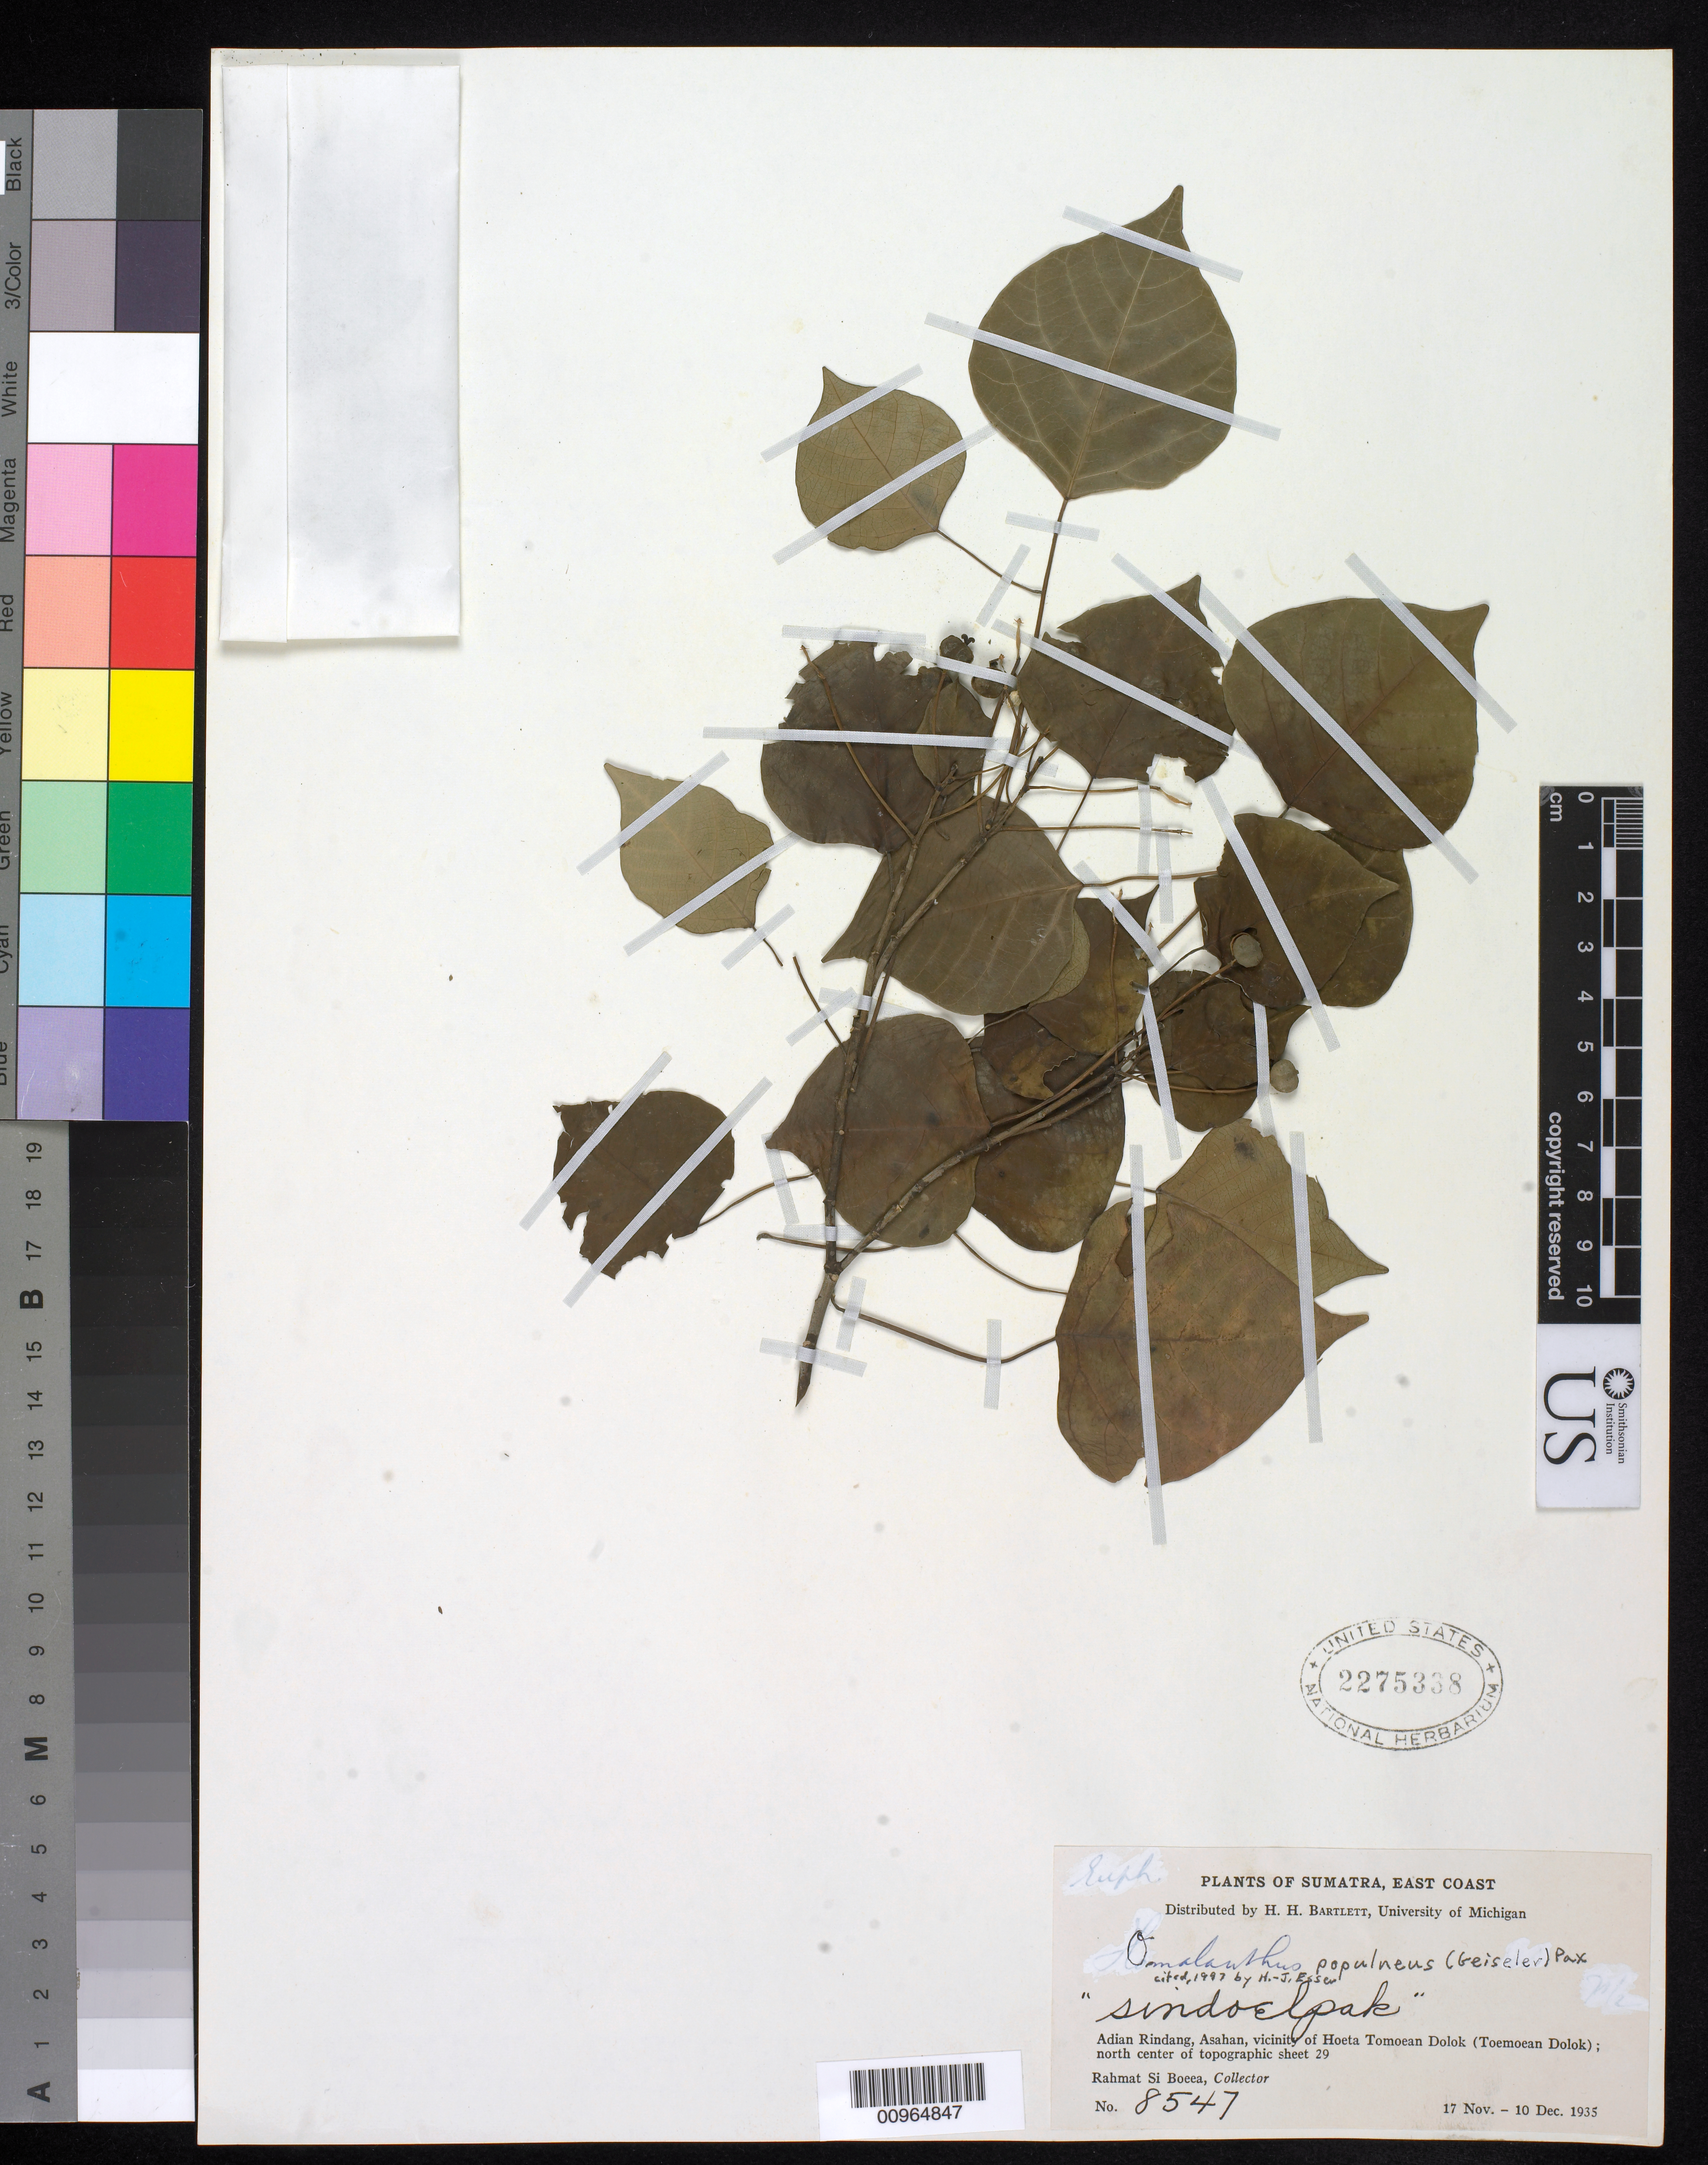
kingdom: Plantae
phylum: Tracheophyta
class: Magnoliopsida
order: Malpighiales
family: Euphorbiaceae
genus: Homalanthus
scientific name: Homalanthus populneus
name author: (Geiseler) Kuntze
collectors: Rahmat Si Boeea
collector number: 8547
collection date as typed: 17 Nov 1935 to 10 Dec 1935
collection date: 1935-11-17/1935-12-10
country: Indonesia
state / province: Sumatra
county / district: Aceh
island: Sumatra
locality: Adian Rindang, Asahan,vicinity of Hoeta Tomoean Dolok (Toemoean Dolok): north center of topographic sheet 29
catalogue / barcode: US 2275338